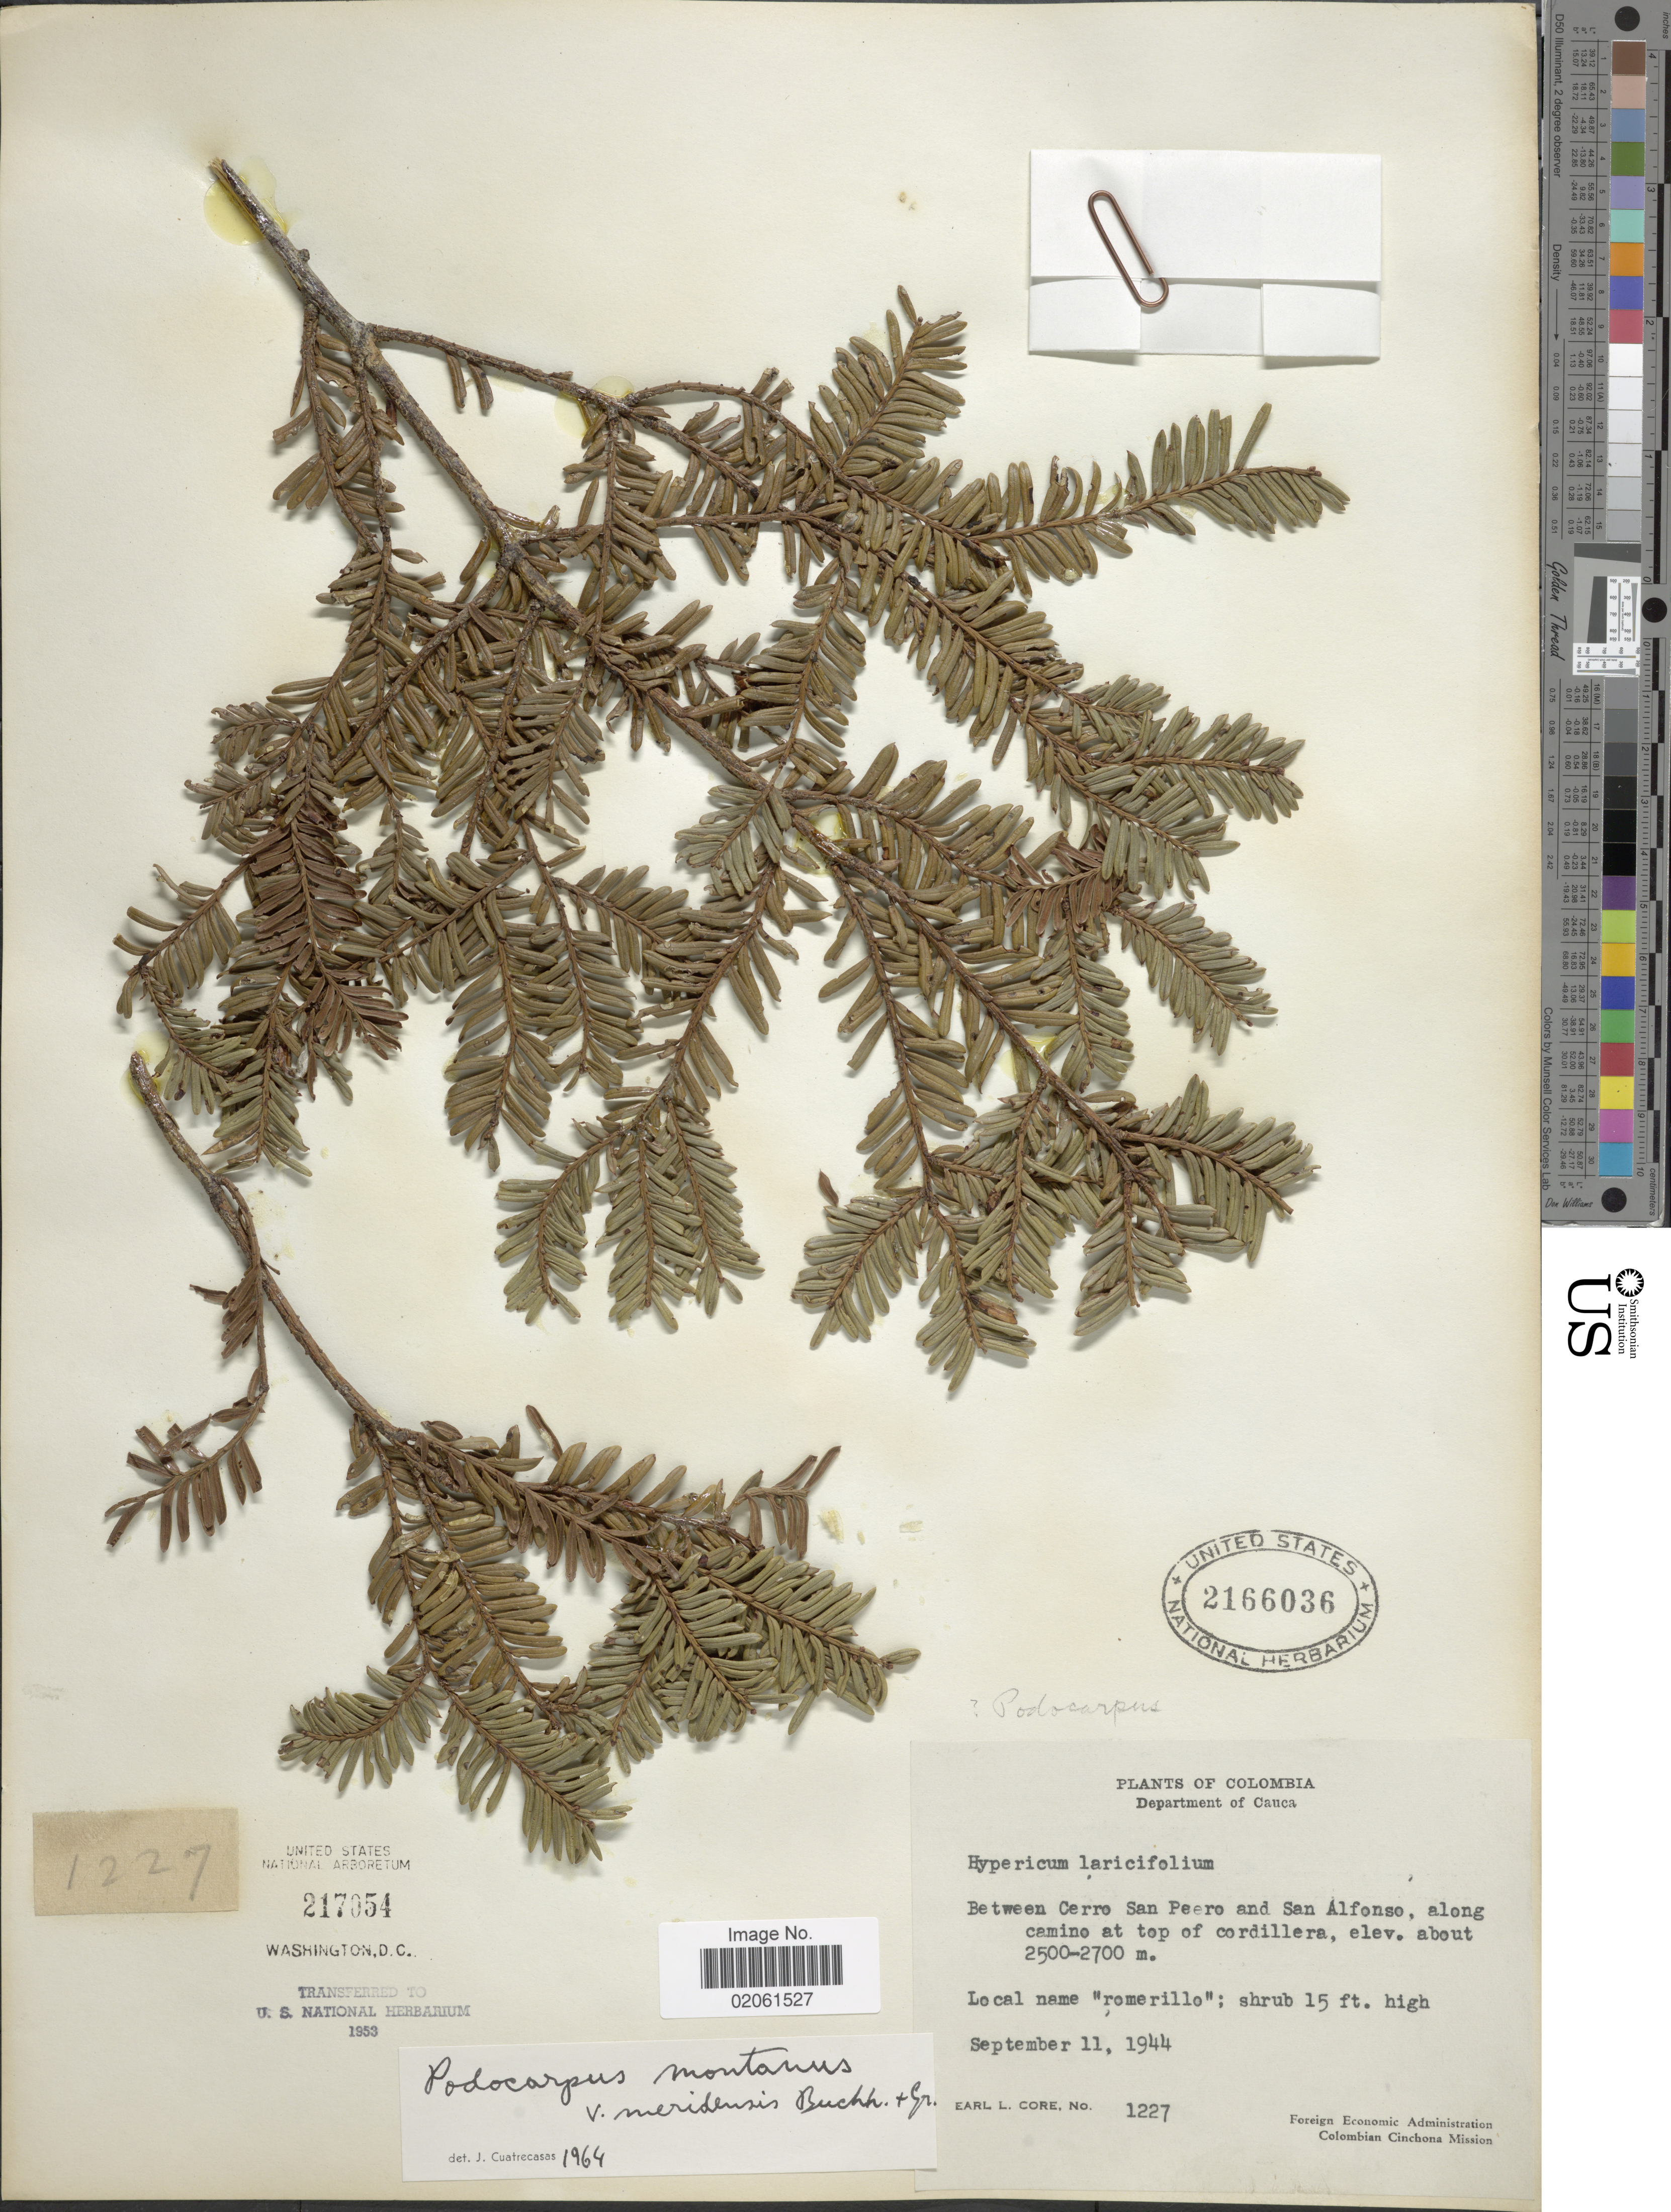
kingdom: Plantae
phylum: Tracheophyta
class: Pinopsida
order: Pinales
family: Podocarpaceae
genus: Podocarpus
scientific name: Podocarpus montanus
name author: (Humb. & Bonpl. ex Willd.) Lodd. ex Endl.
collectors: E. L. Core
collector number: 1227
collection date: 1944-09-11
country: Colombia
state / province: Cauca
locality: Departament of Cauca. Between Cerro San Peero and San Alfonso, along camine at top of Cordillera.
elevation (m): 2500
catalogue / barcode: US 2166036